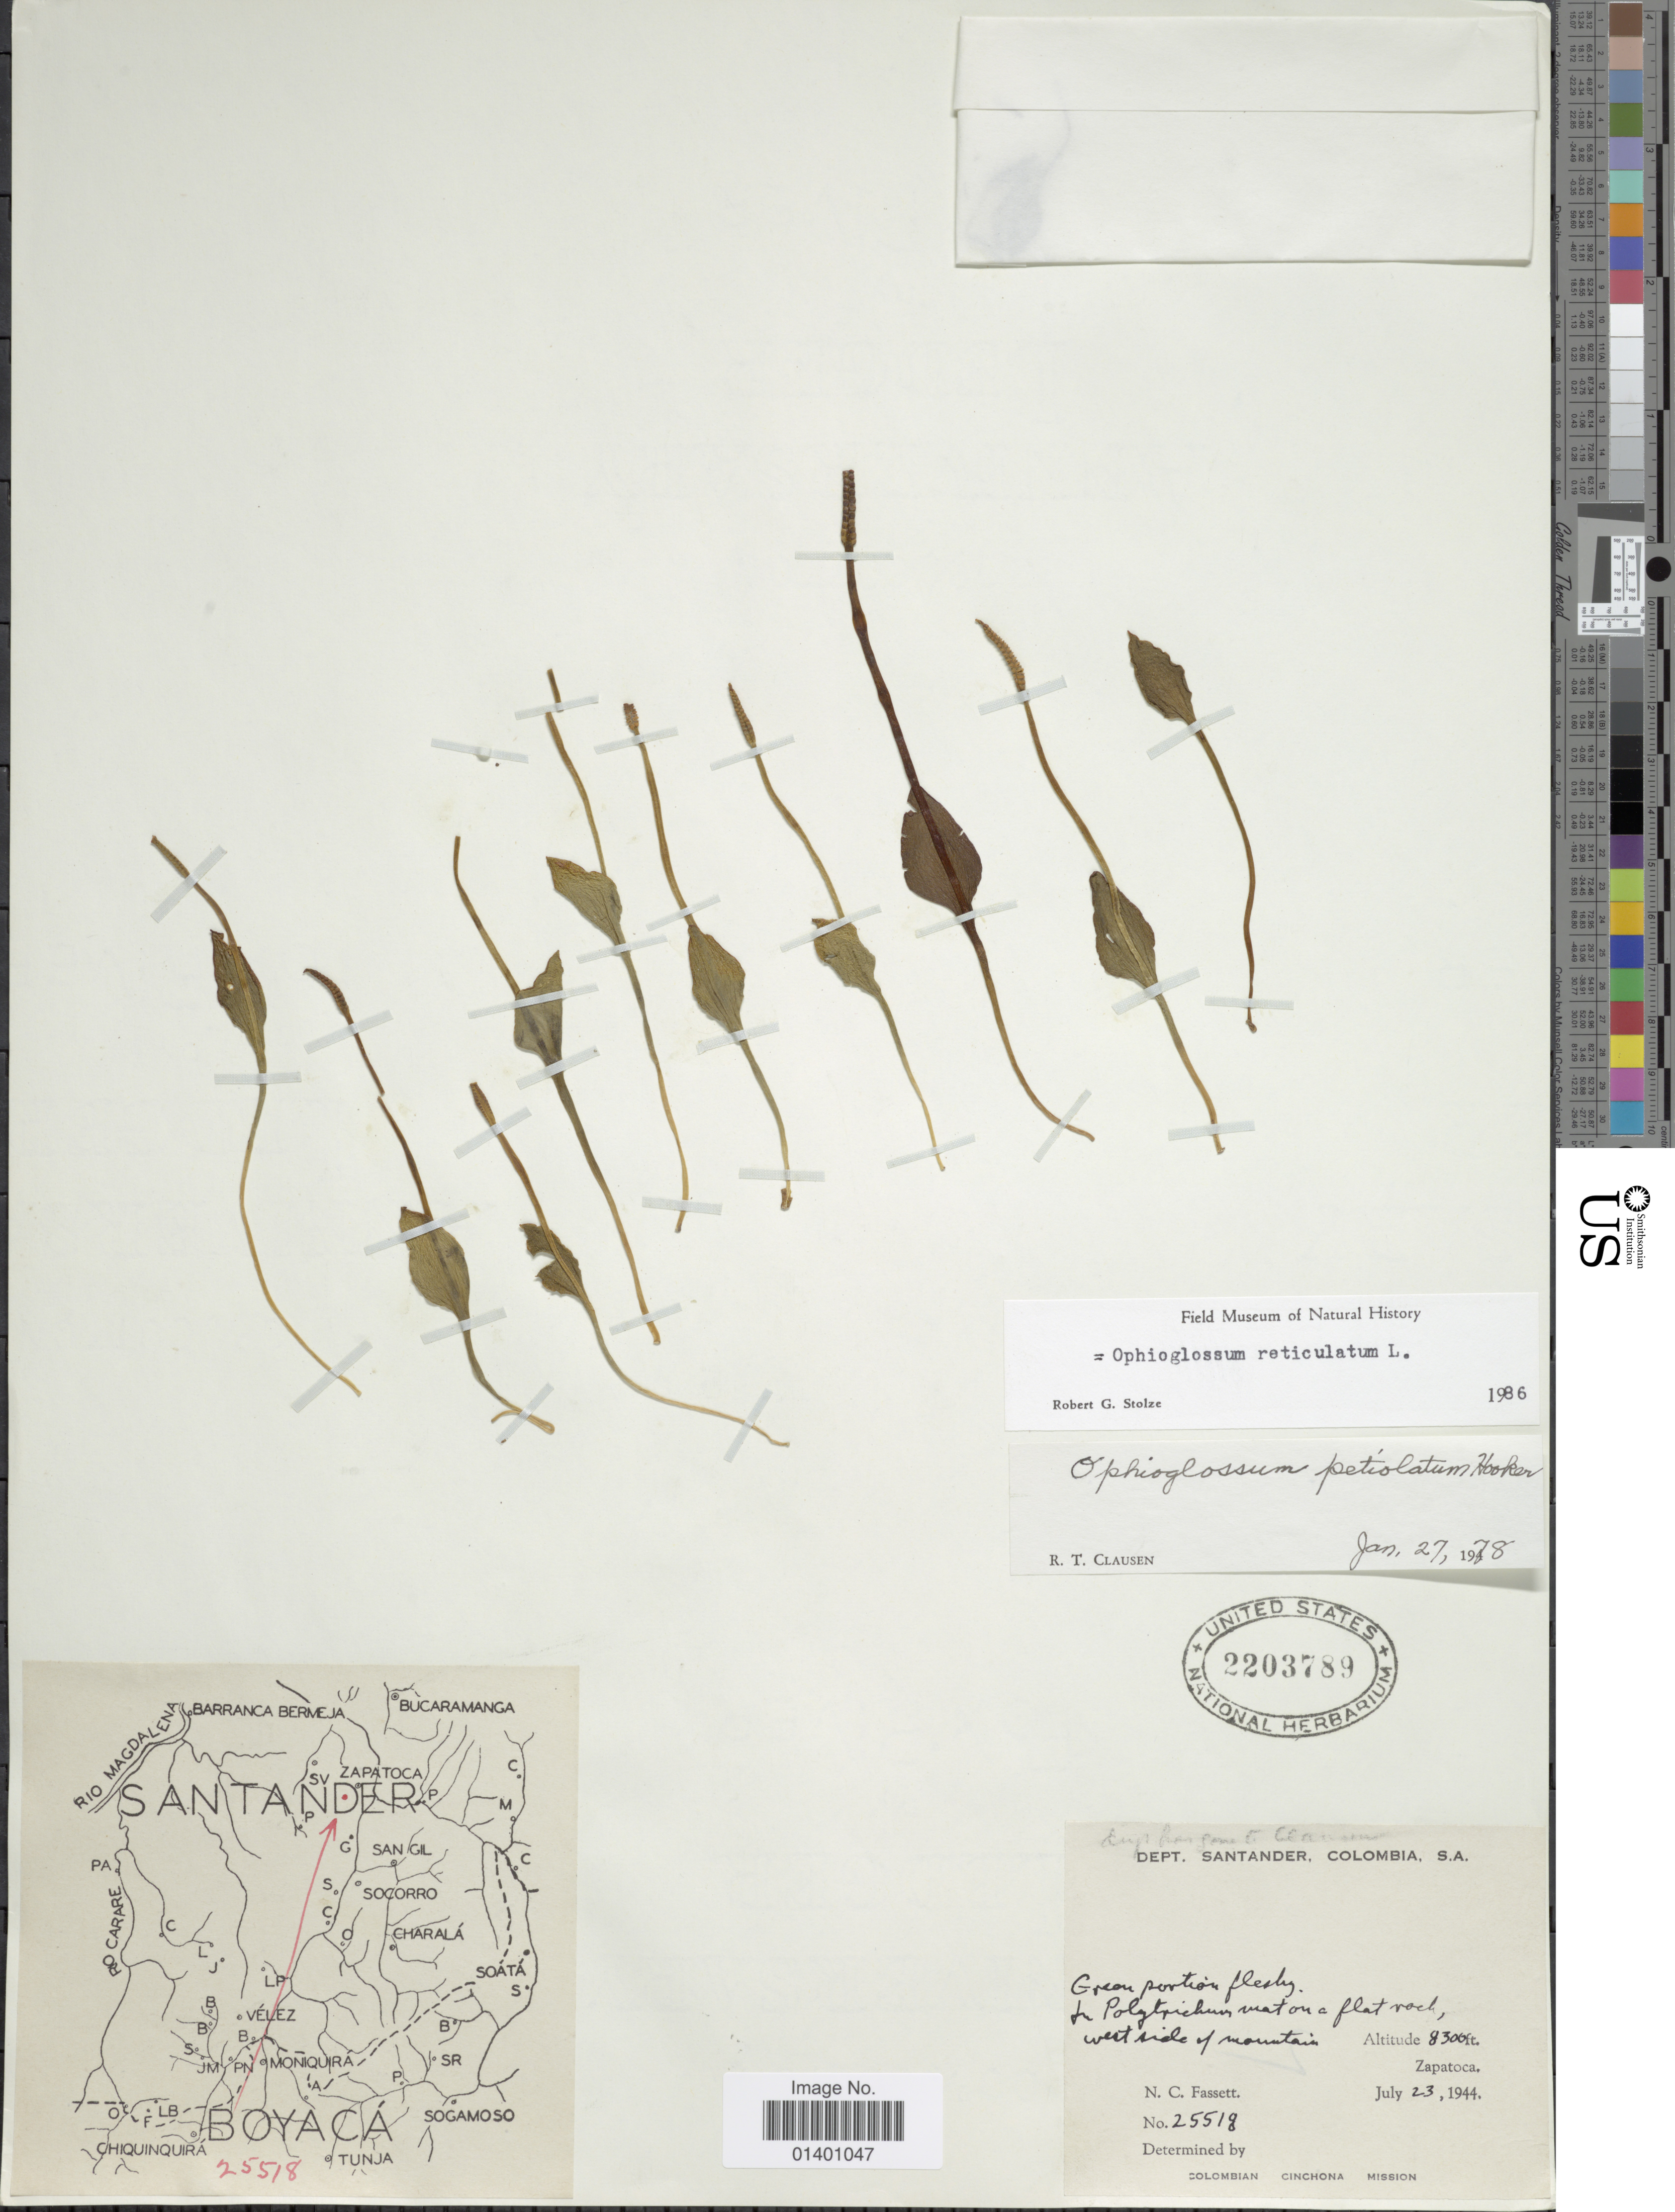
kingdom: Plantae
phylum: Tracheophyta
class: Polypodiopsida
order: Ophioglossales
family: Ophioglossaceae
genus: Ophioglossum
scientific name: Ophioglossum reticulatum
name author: L.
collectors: N. C. Fassett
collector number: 25518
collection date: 1944-07-23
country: Colombia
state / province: Santander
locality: Zapatoca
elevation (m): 2530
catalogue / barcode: US 2203789